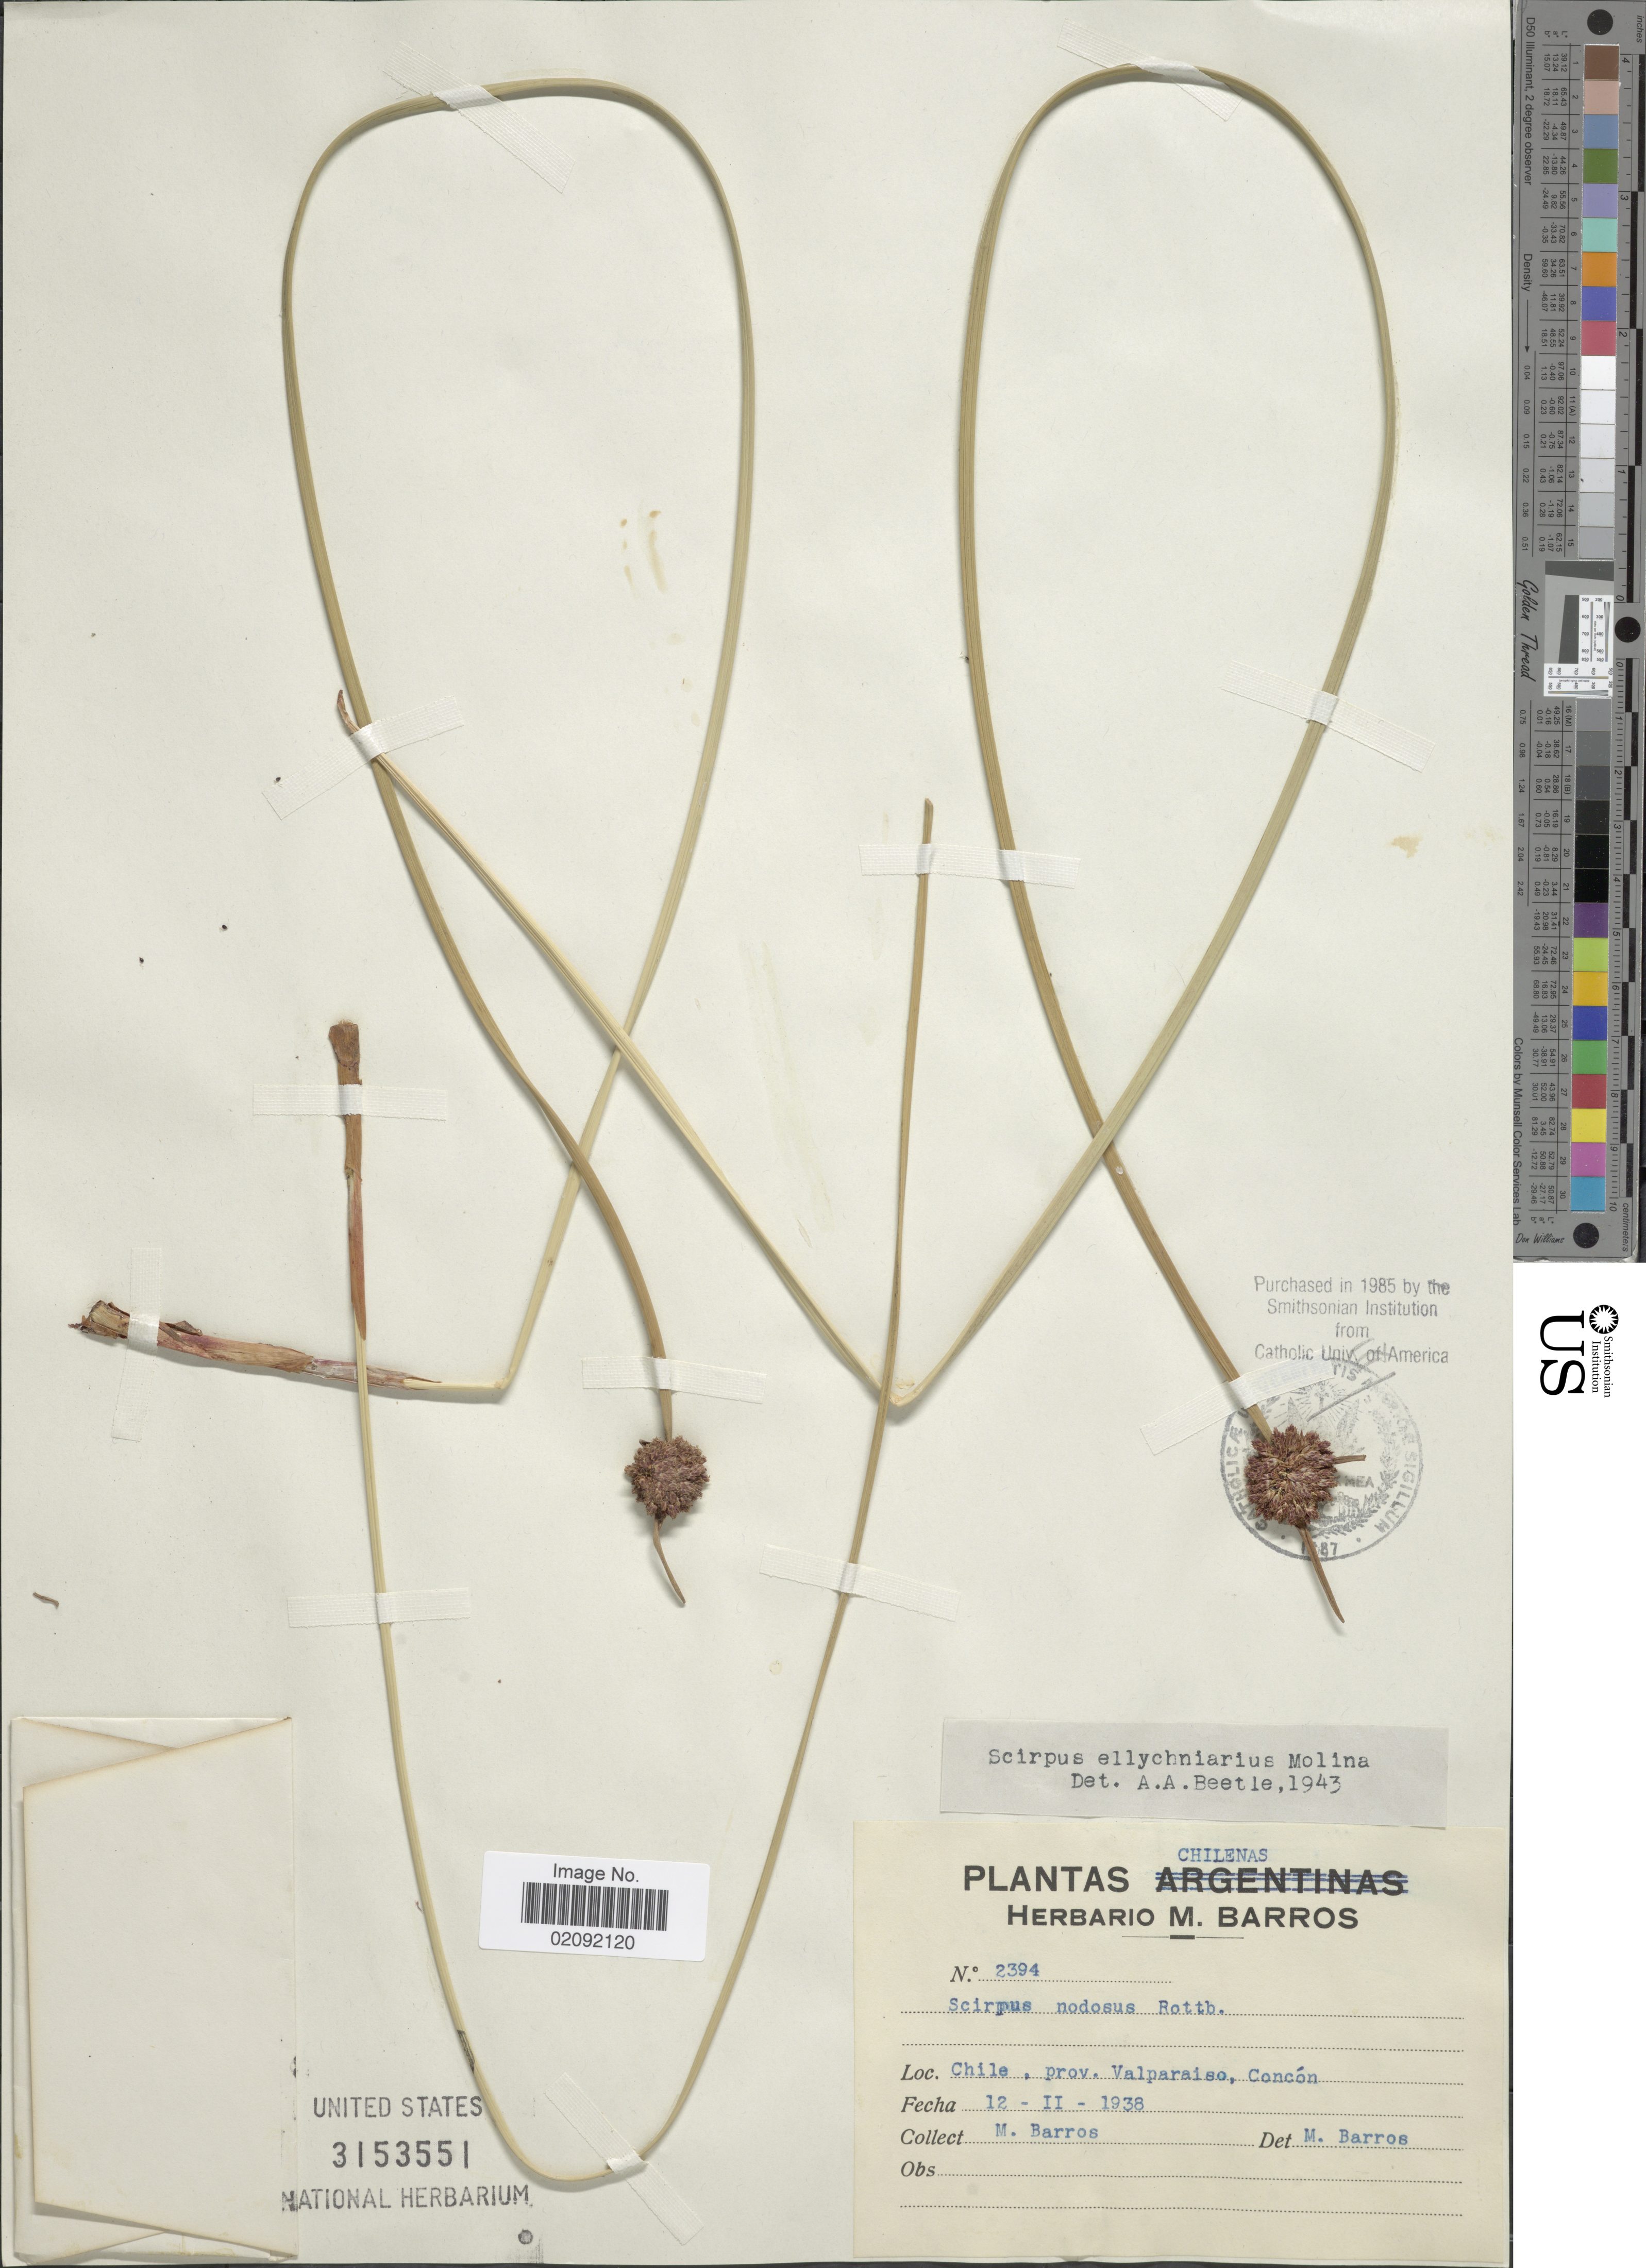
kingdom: Plantae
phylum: Tracheophyta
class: Liliopsida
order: Poales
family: Cyperaceae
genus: Ficinia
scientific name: Ficinia nodosa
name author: (Rottb.) Goetgh. et al.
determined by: Strong, M. T., (US), Smithsonian Institution - National Museum of Natural History (UNITED STATES)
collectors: M. Barros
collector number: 2394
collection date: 1938-02-12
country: Chile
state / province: Valparaíso (V)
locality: Concon.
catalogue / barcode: US 3153551